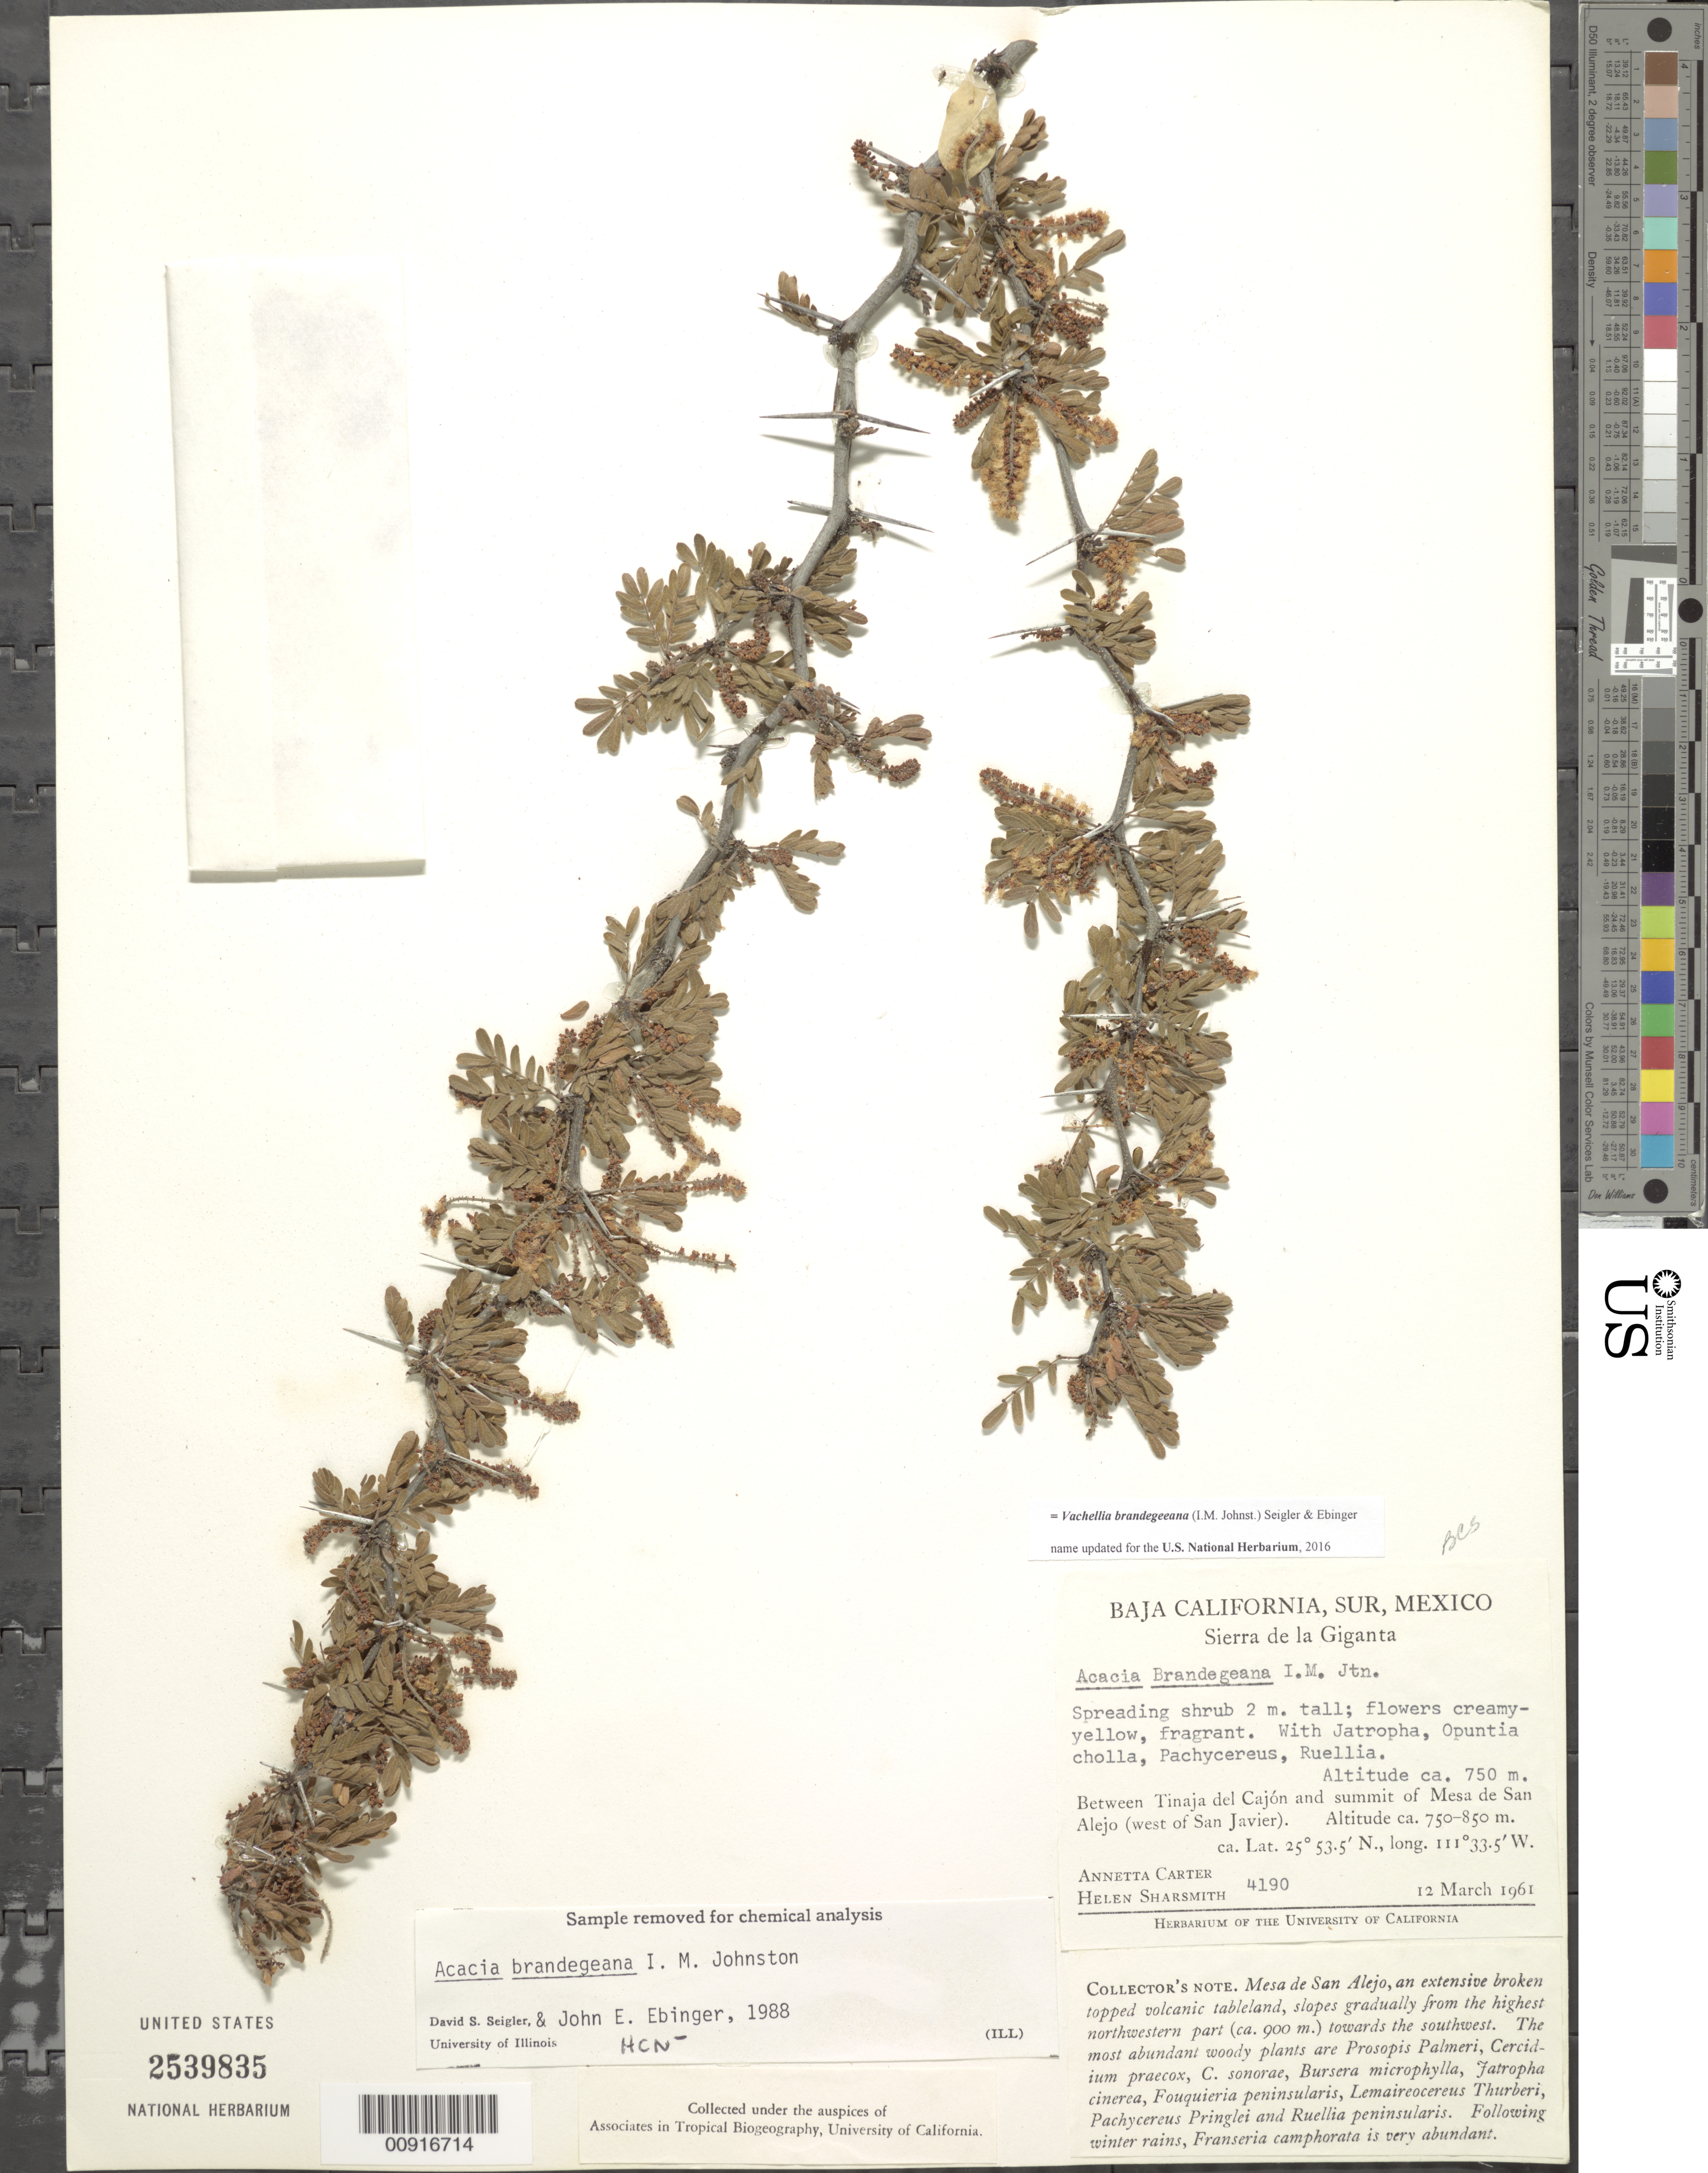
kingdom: Plantae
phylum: Tracheophyta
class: Magnoliopsida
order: Fabales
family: Fabaceae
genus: Vachellia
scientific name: Vachellia brandegeana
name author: (I.M. Johnst.) Seigler & Ebinger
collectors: A. Carter & H. Sharsmith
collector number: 4190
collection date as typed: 12 Mar 1961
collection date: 1961-03-12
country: Mexico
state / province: Baja California Sur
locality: Between Tinaja del Cajón and summit of Mesa de San Alejo (west of San Javier). Sierra de la Giganta, Baja California Sur.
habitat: With Jatropha, Opuntia cholla, Pachycereus, Ruellia.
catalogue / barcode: US 2539835